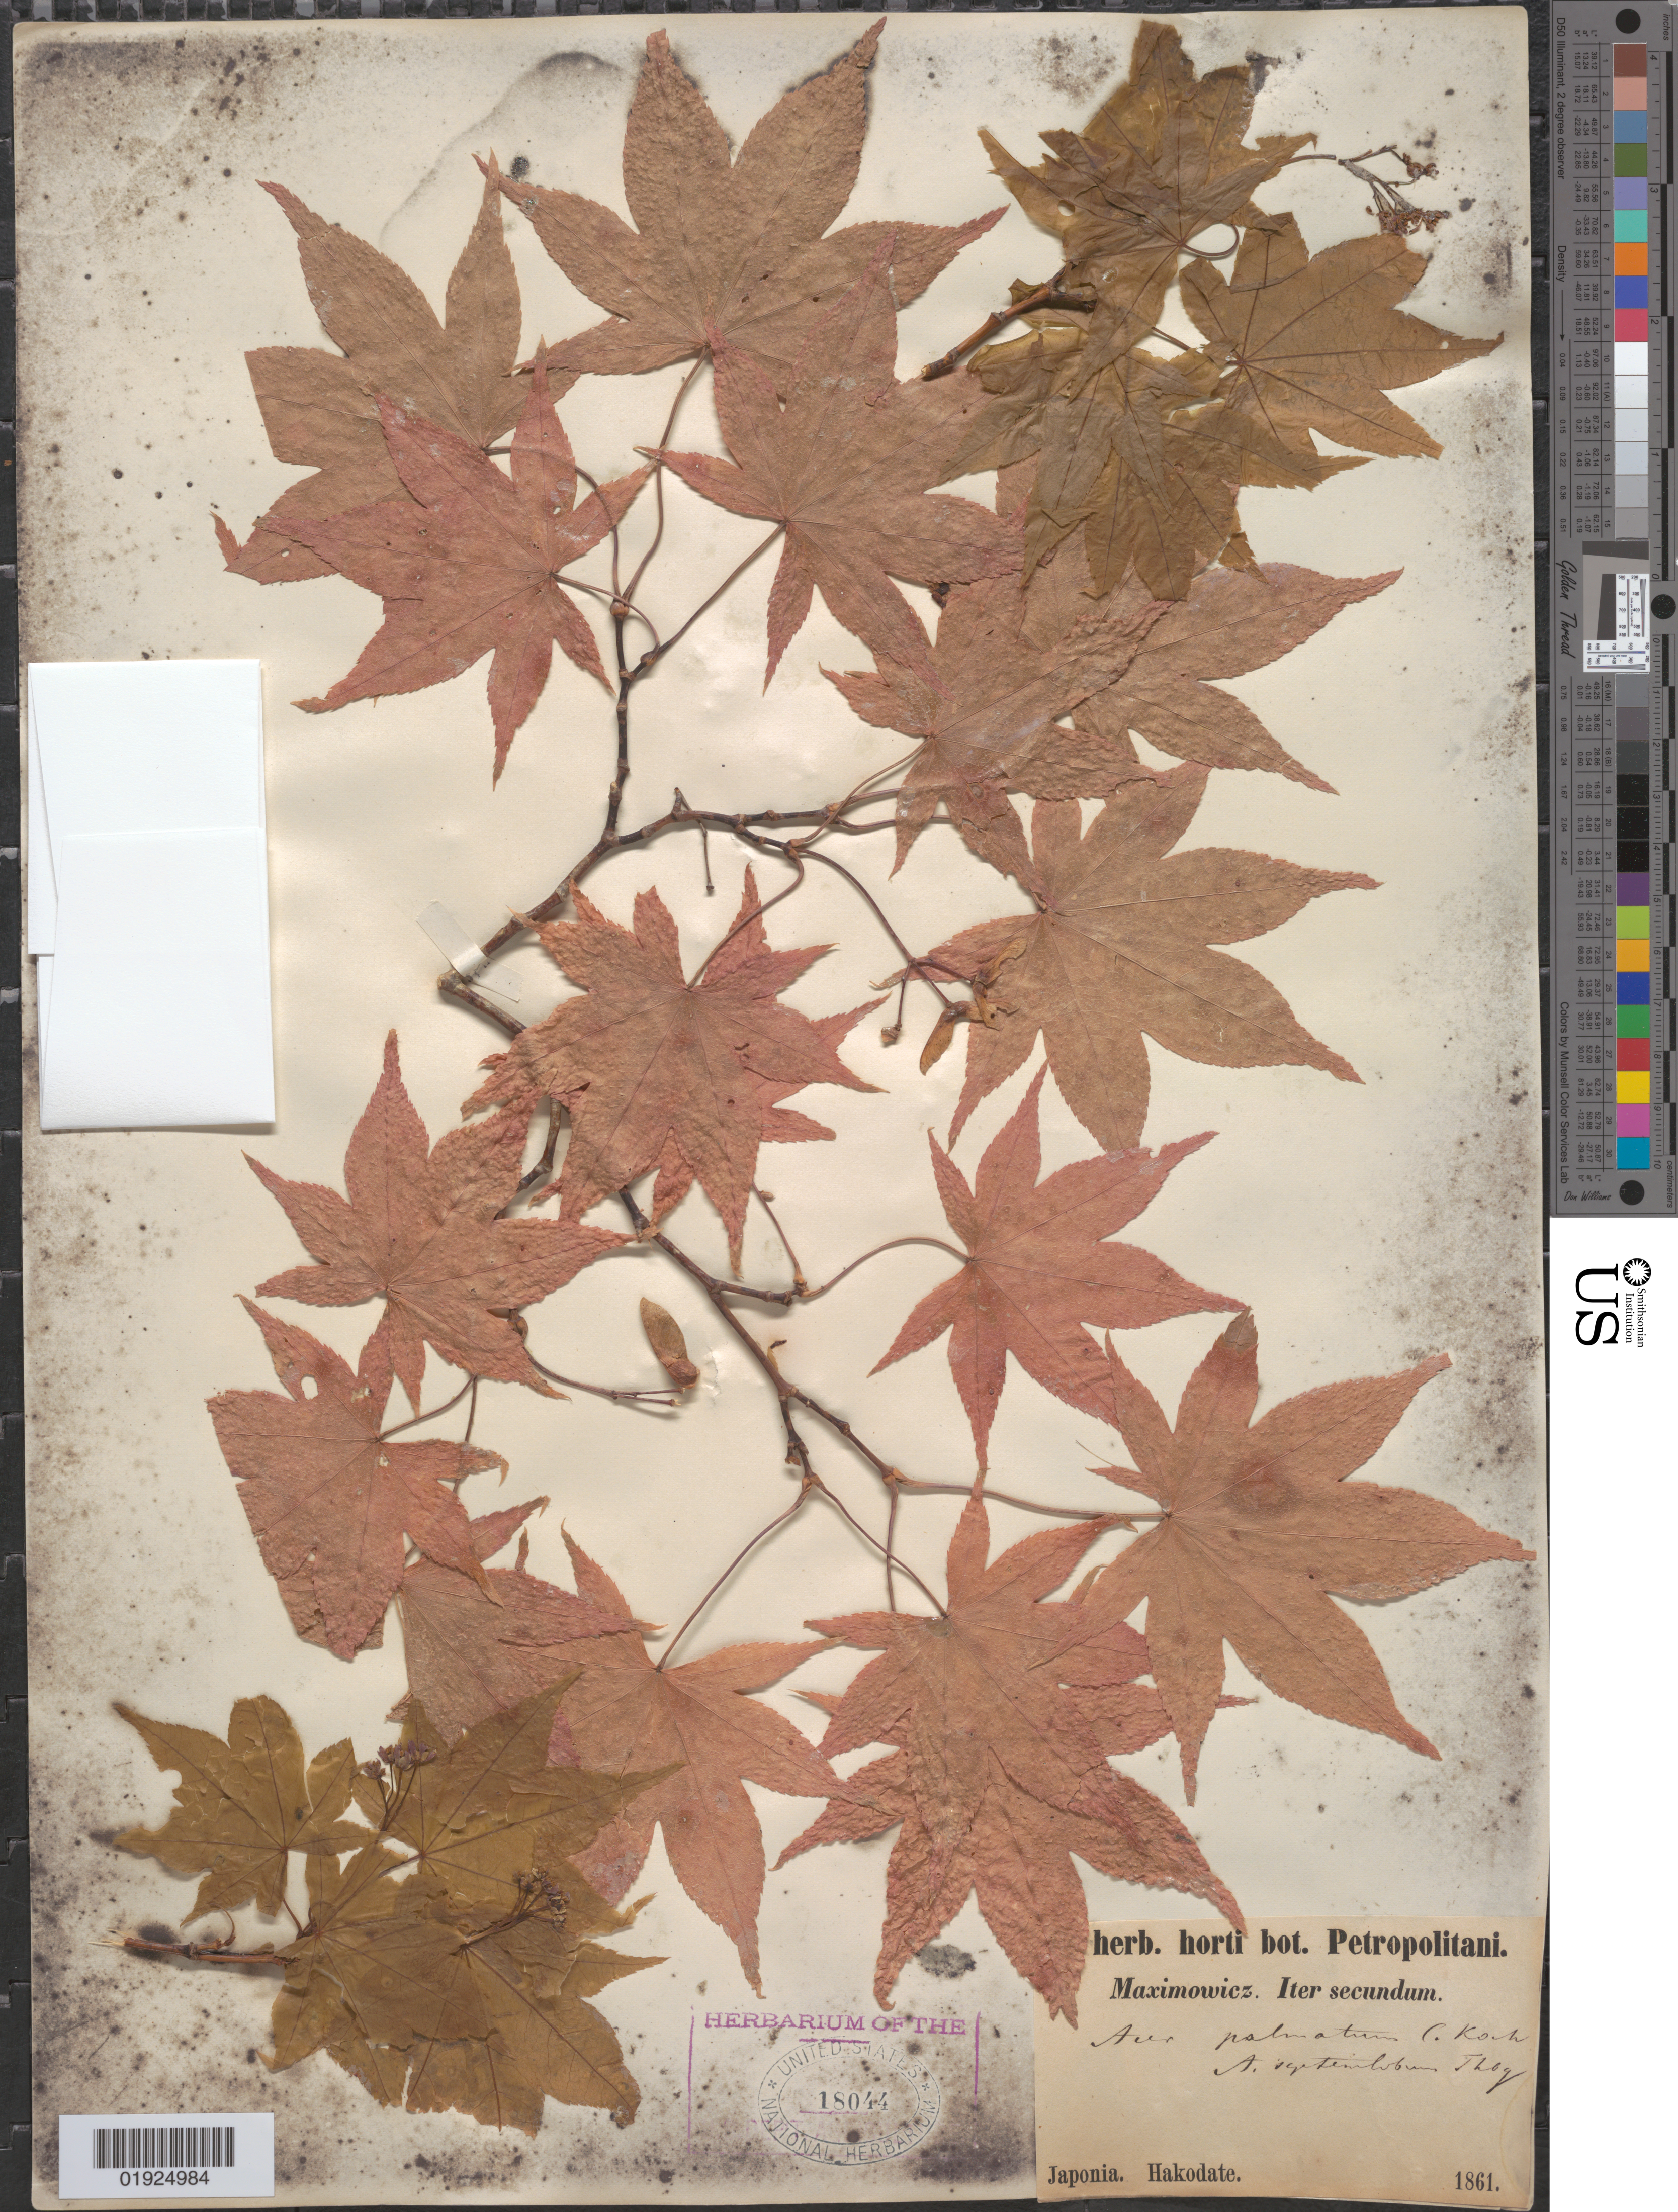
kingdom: Plantae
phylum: Tracheophyta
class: Magnoliopsida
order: Sapindales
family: Sapindaceae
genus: Acer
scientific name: Acer palmatum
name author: Thunb.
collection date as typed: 1861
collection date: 1861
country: Japan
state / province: Hokkaido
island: Hokkaido I.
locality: Hakodate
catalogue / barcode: US 18044